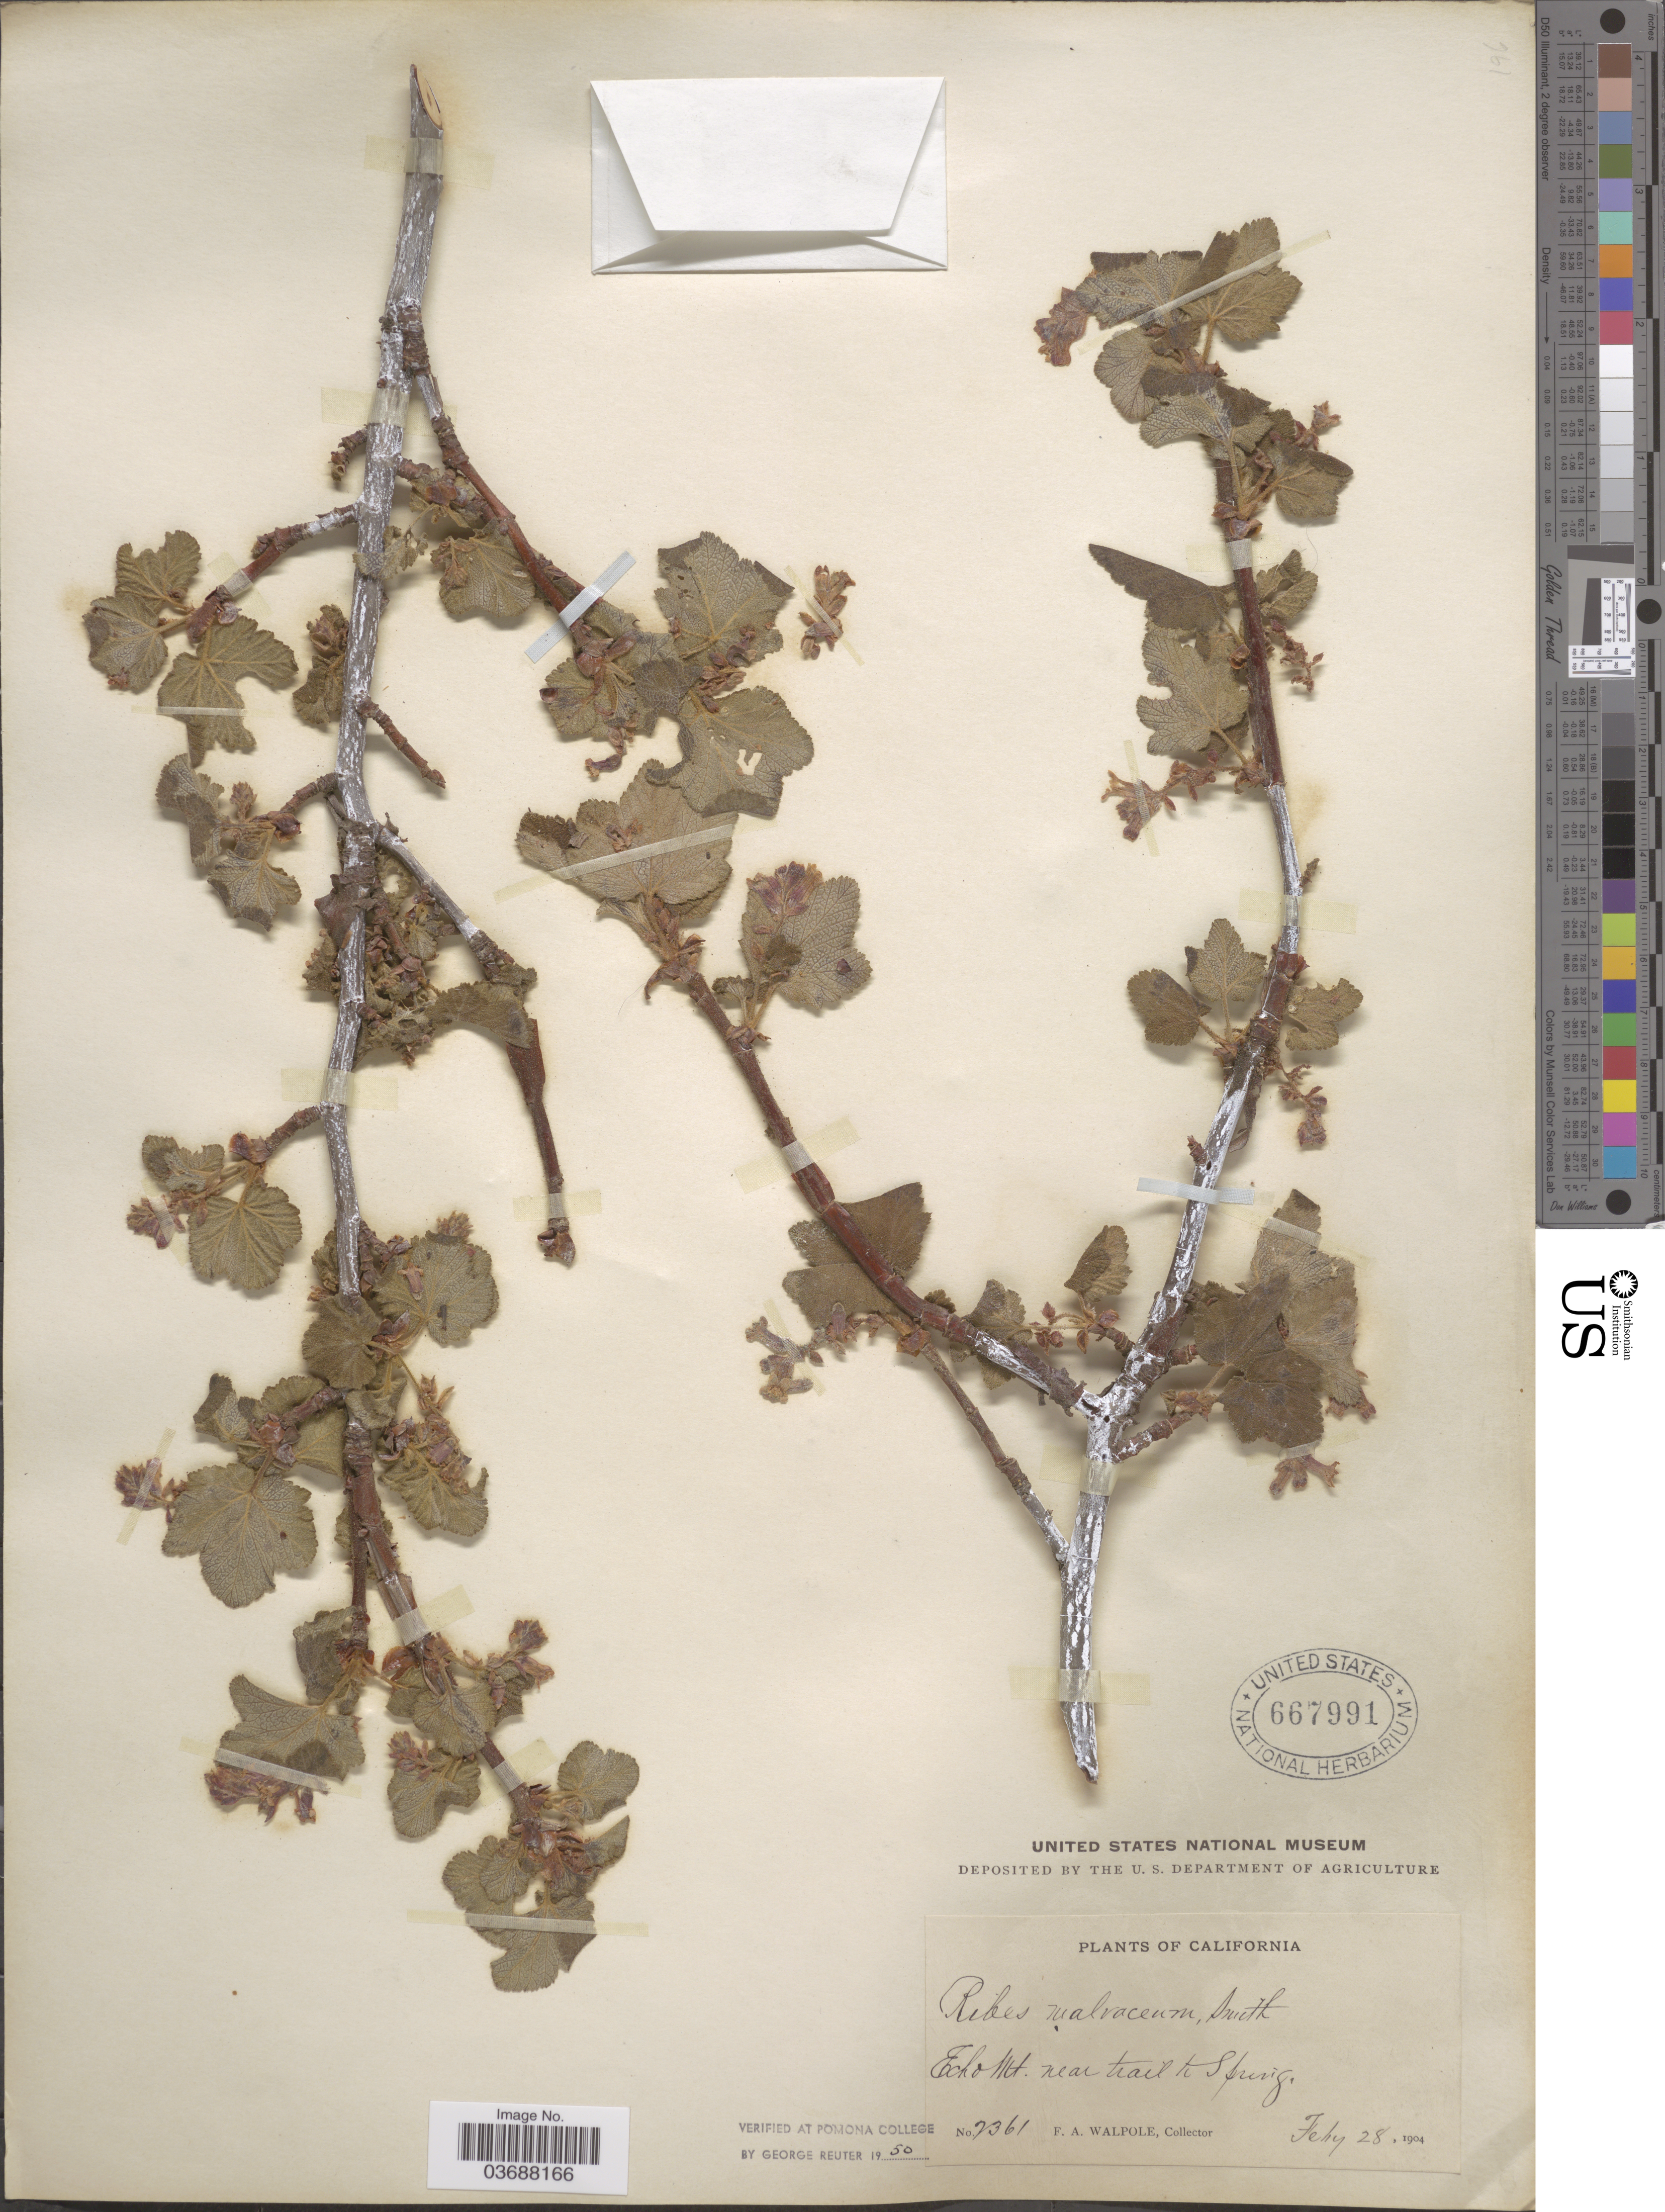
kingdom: Plantae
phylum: Tracheophyta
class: Magnoliopsida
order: Saxifragales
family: Grossulariaceae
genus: Ribes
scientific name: Ribes malvaceum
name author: Sm.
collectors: F. Walpole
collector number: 2361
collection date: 1904-02-28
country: United States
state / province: California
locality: Echo Mt. near trail to Spring.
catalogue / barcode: US 667991